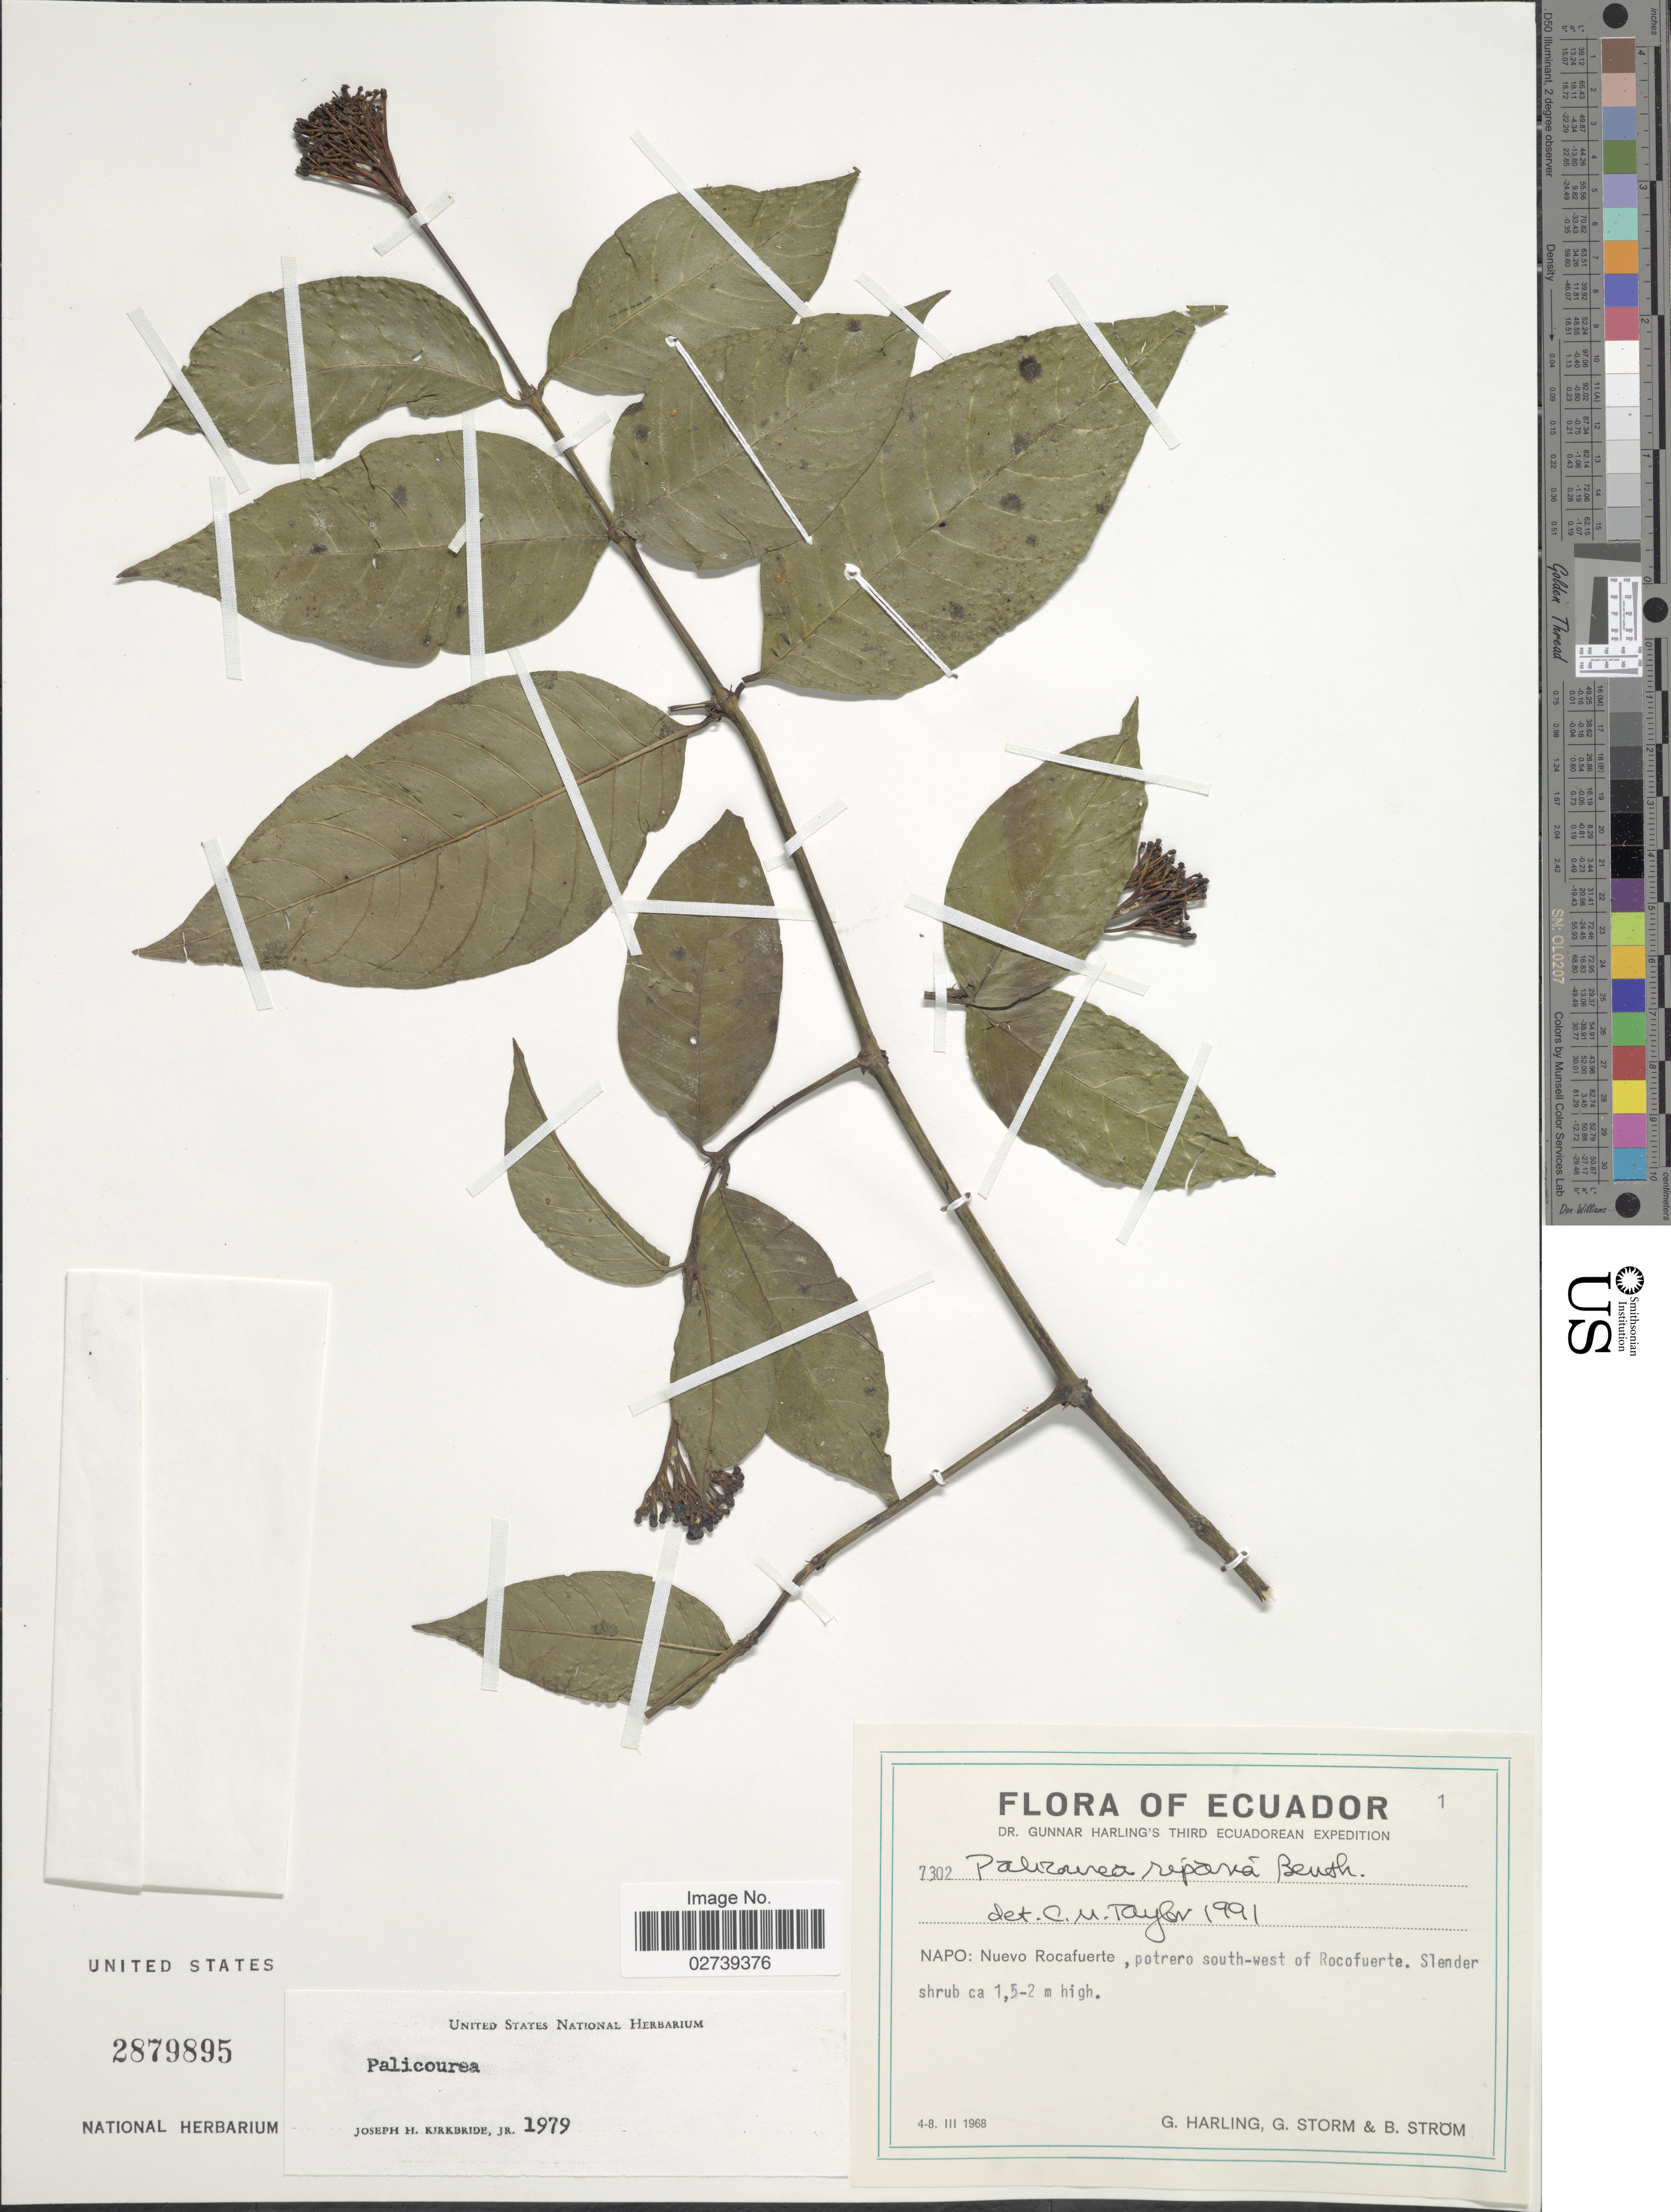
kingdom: Plantae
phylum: Tracheophyta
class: Magnoliopsida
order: Gentianales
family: Rubiaceae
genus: Palicourea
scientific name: Palicourea crocea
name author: (Sw.) Schult.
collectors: G. Harling, G. Storm & B. Ström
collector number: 7302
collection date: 1968-03-04/1968-03-08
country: Ecuador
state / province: Napo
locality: Nuevo Rocafuerte, potrero south-west of Rocofuerto.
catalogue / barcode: US 2879895